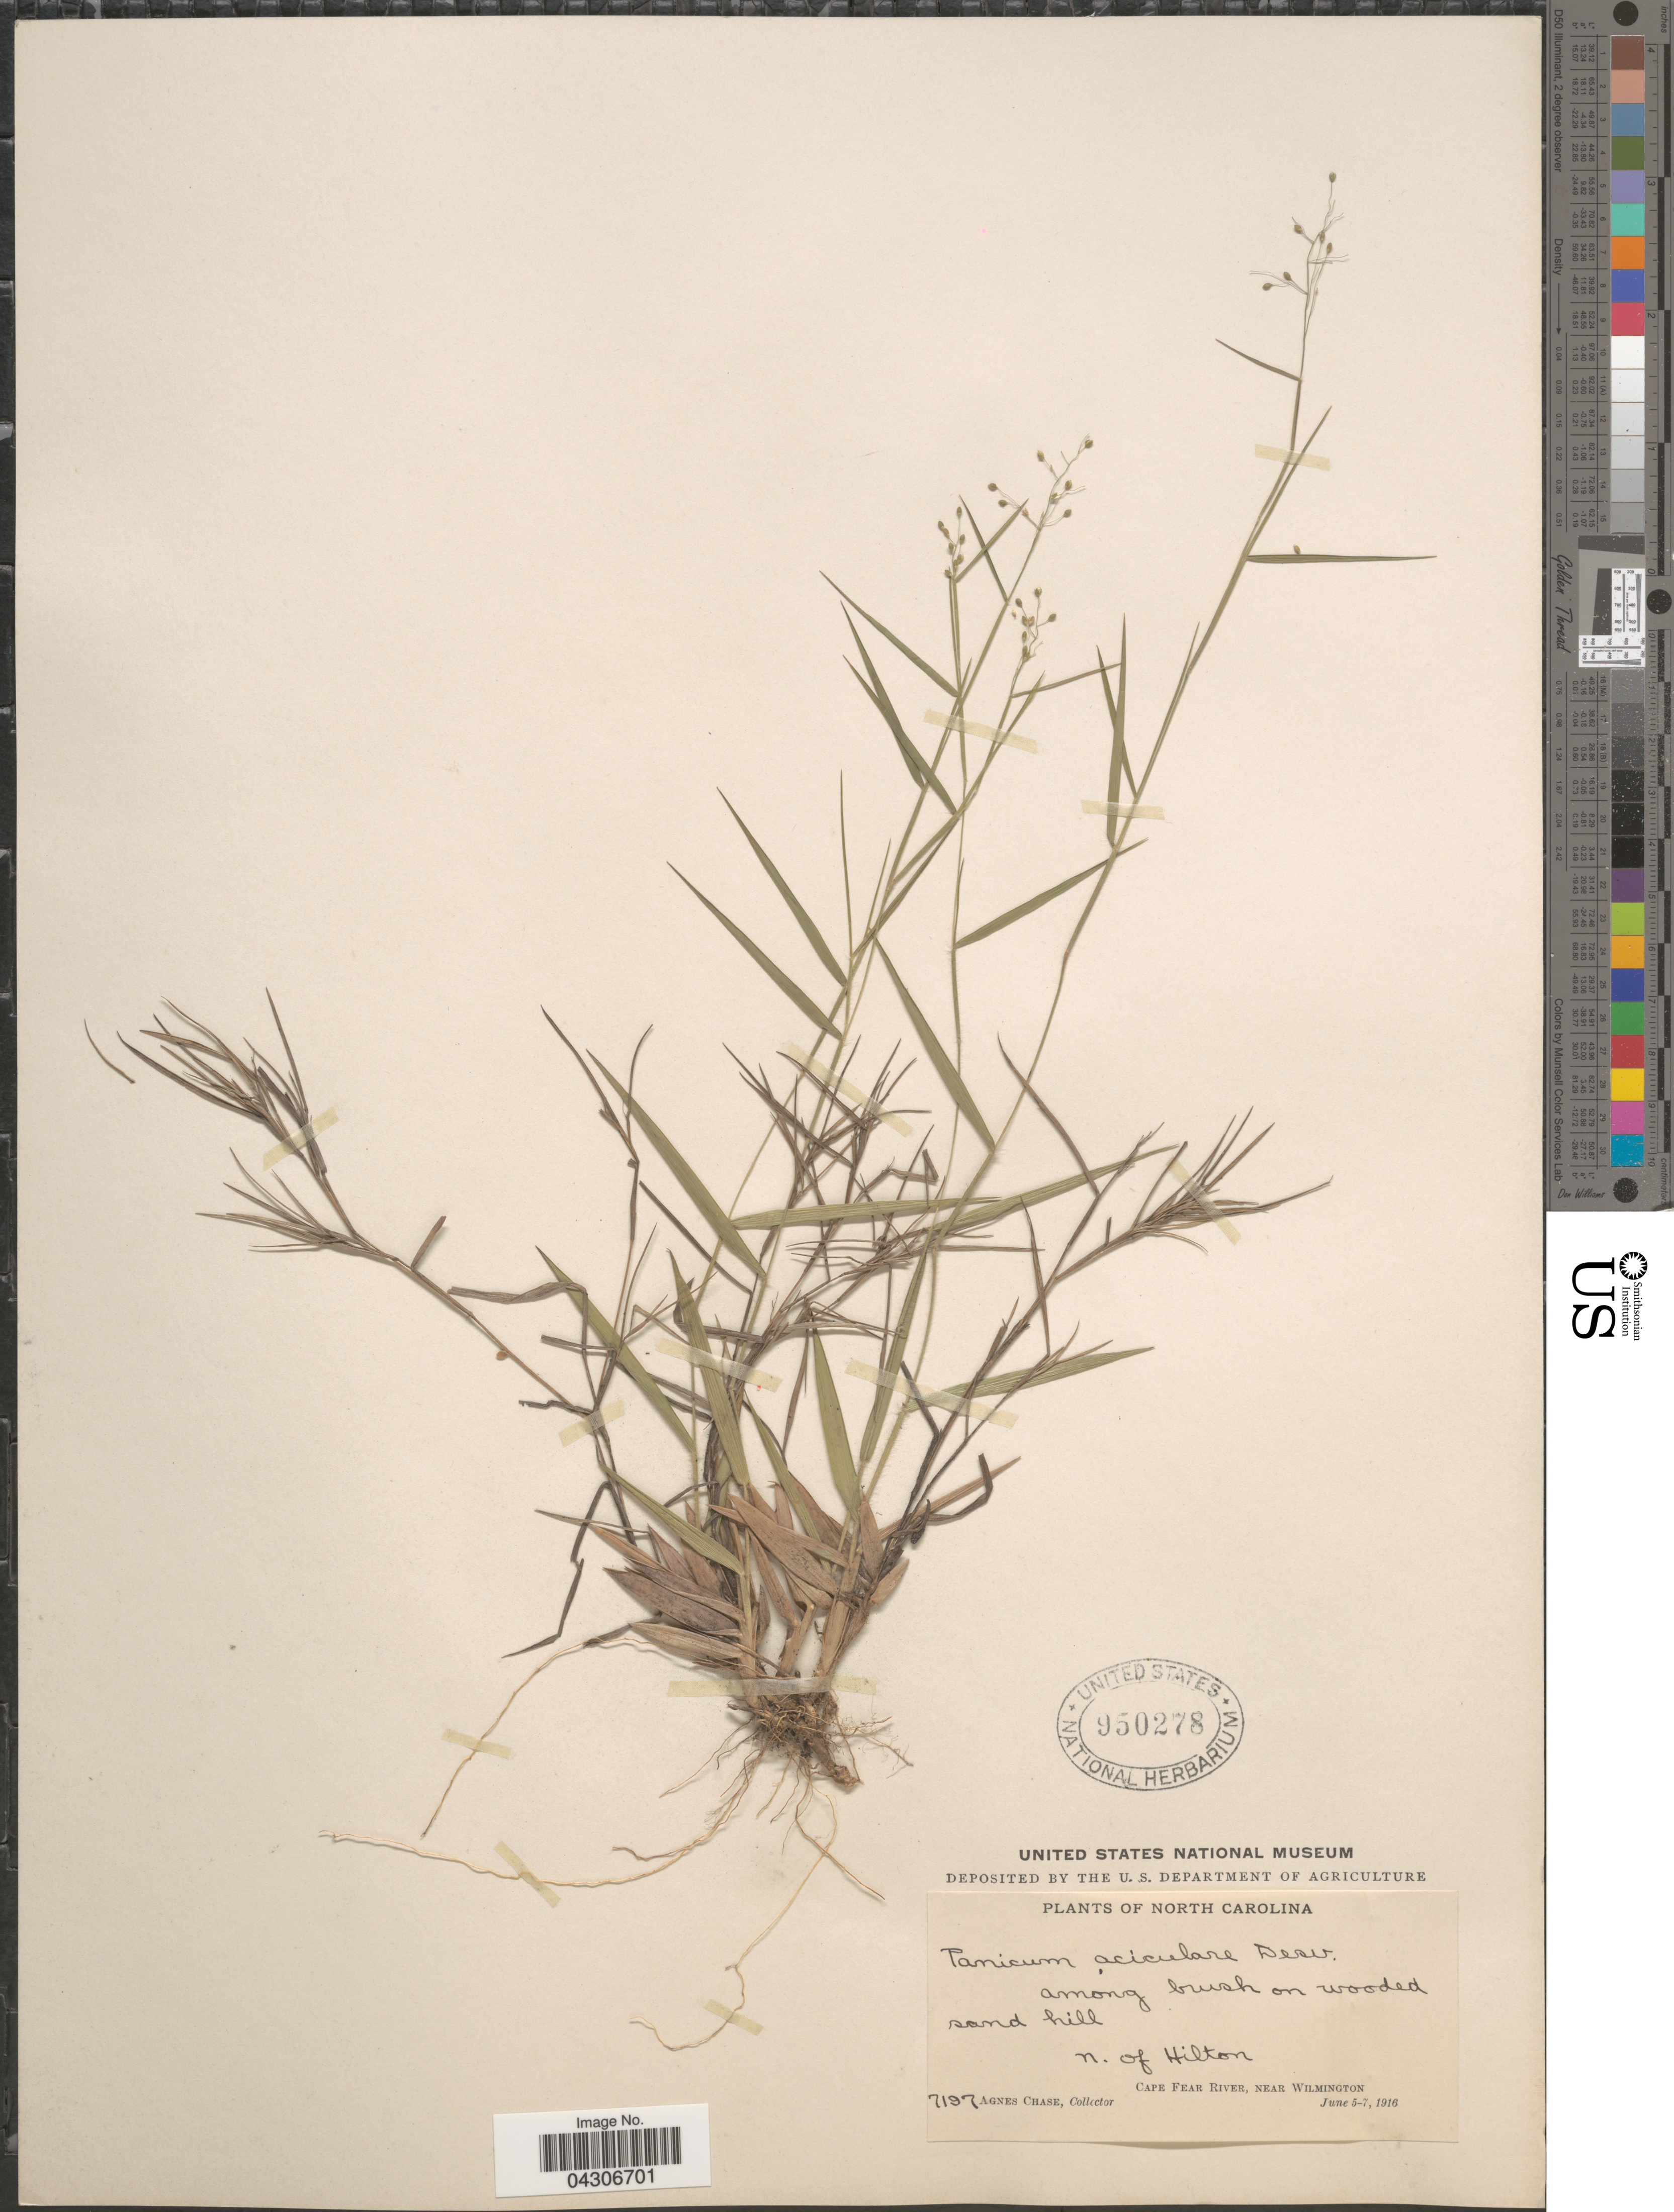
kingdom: Plantae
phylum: Tracheophyta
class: Liliopsida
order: Poales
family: Poaceae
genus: Dichanthelium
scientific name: Dichanthelium aciculare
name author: (Desv. ex Poir.) Gould & C.A. Clark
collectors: A. Chase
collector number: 7197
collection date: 1916-06-05/1916-06-07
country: United States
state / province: North Carolina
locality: Among brush on wooded sand hill n. of Hilton. Cape Fear River, Near Wilmington.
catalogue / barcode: US 950278